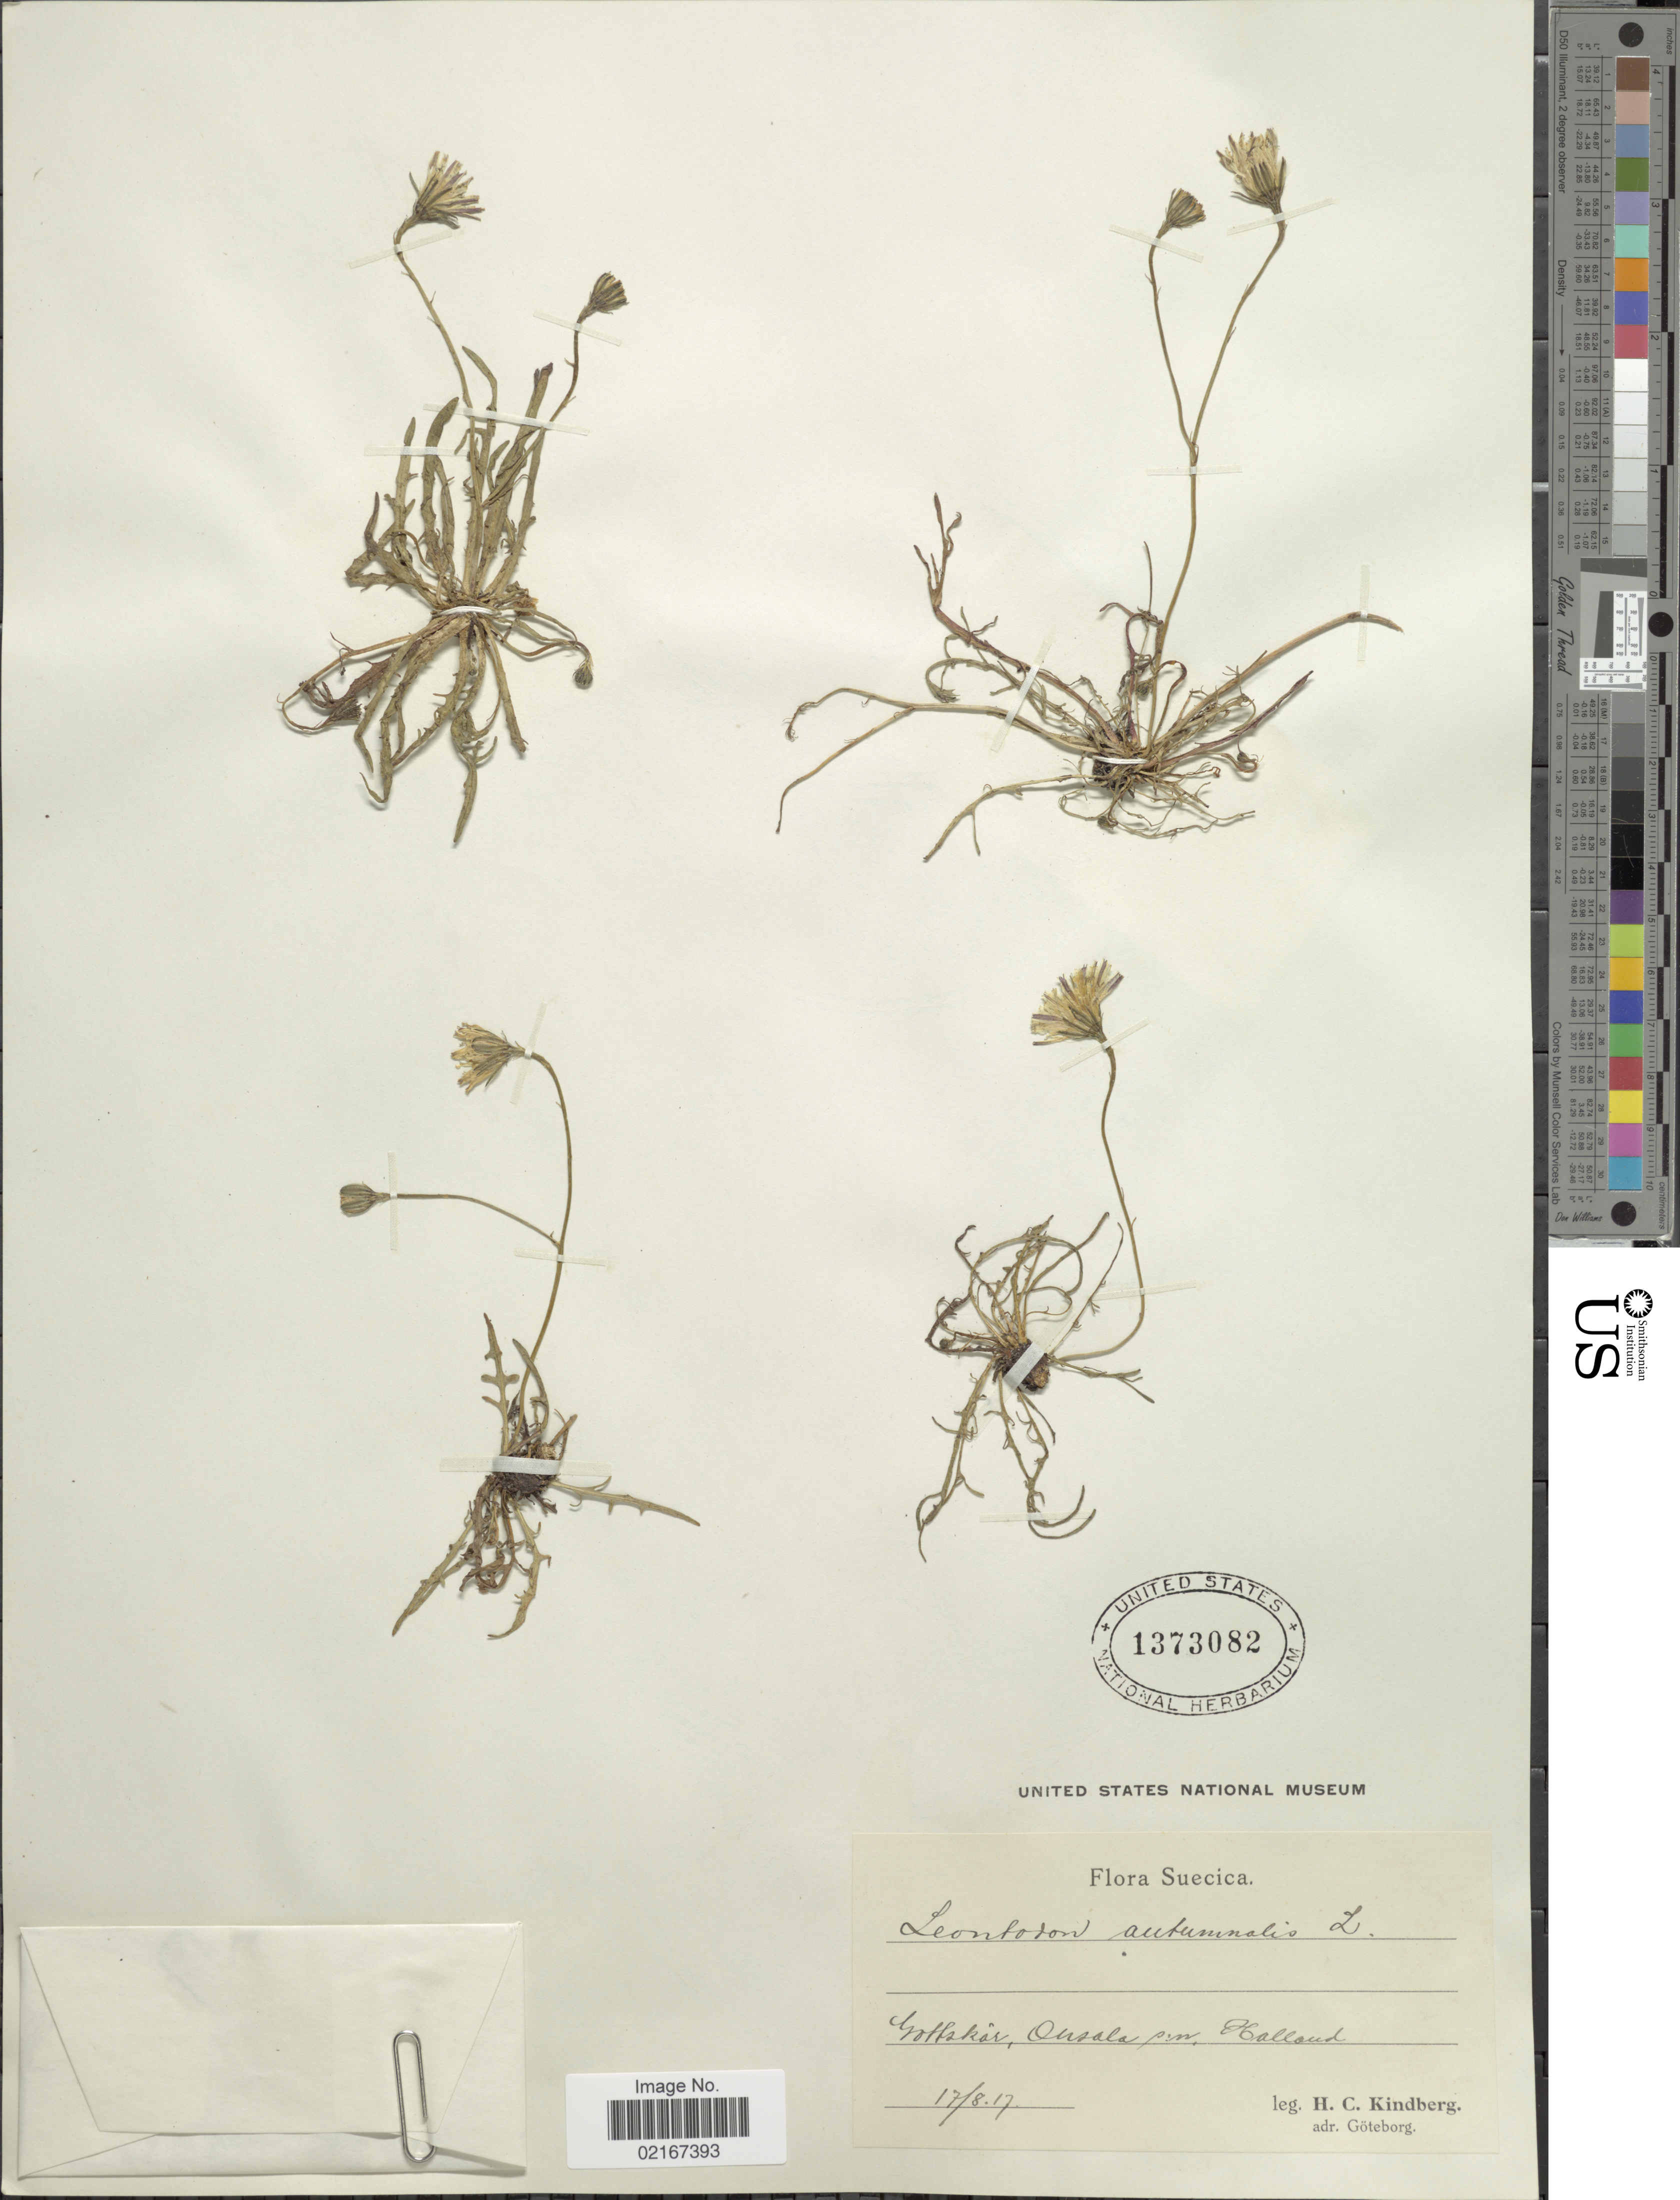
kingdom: Plantae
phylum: Tracheophyta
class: Magnoliopsida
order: Asterales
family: Asteraceae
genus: Scorzoneroides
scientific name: Scorzoneroides autumnalis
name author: (L.) Moench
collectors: H. Kindberg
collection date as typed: Transcribed d/m/y: 17/8/17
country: Sweden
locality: Suecica, Gottskär, Onsala, s:n. Halland.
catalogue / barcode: US 1373082